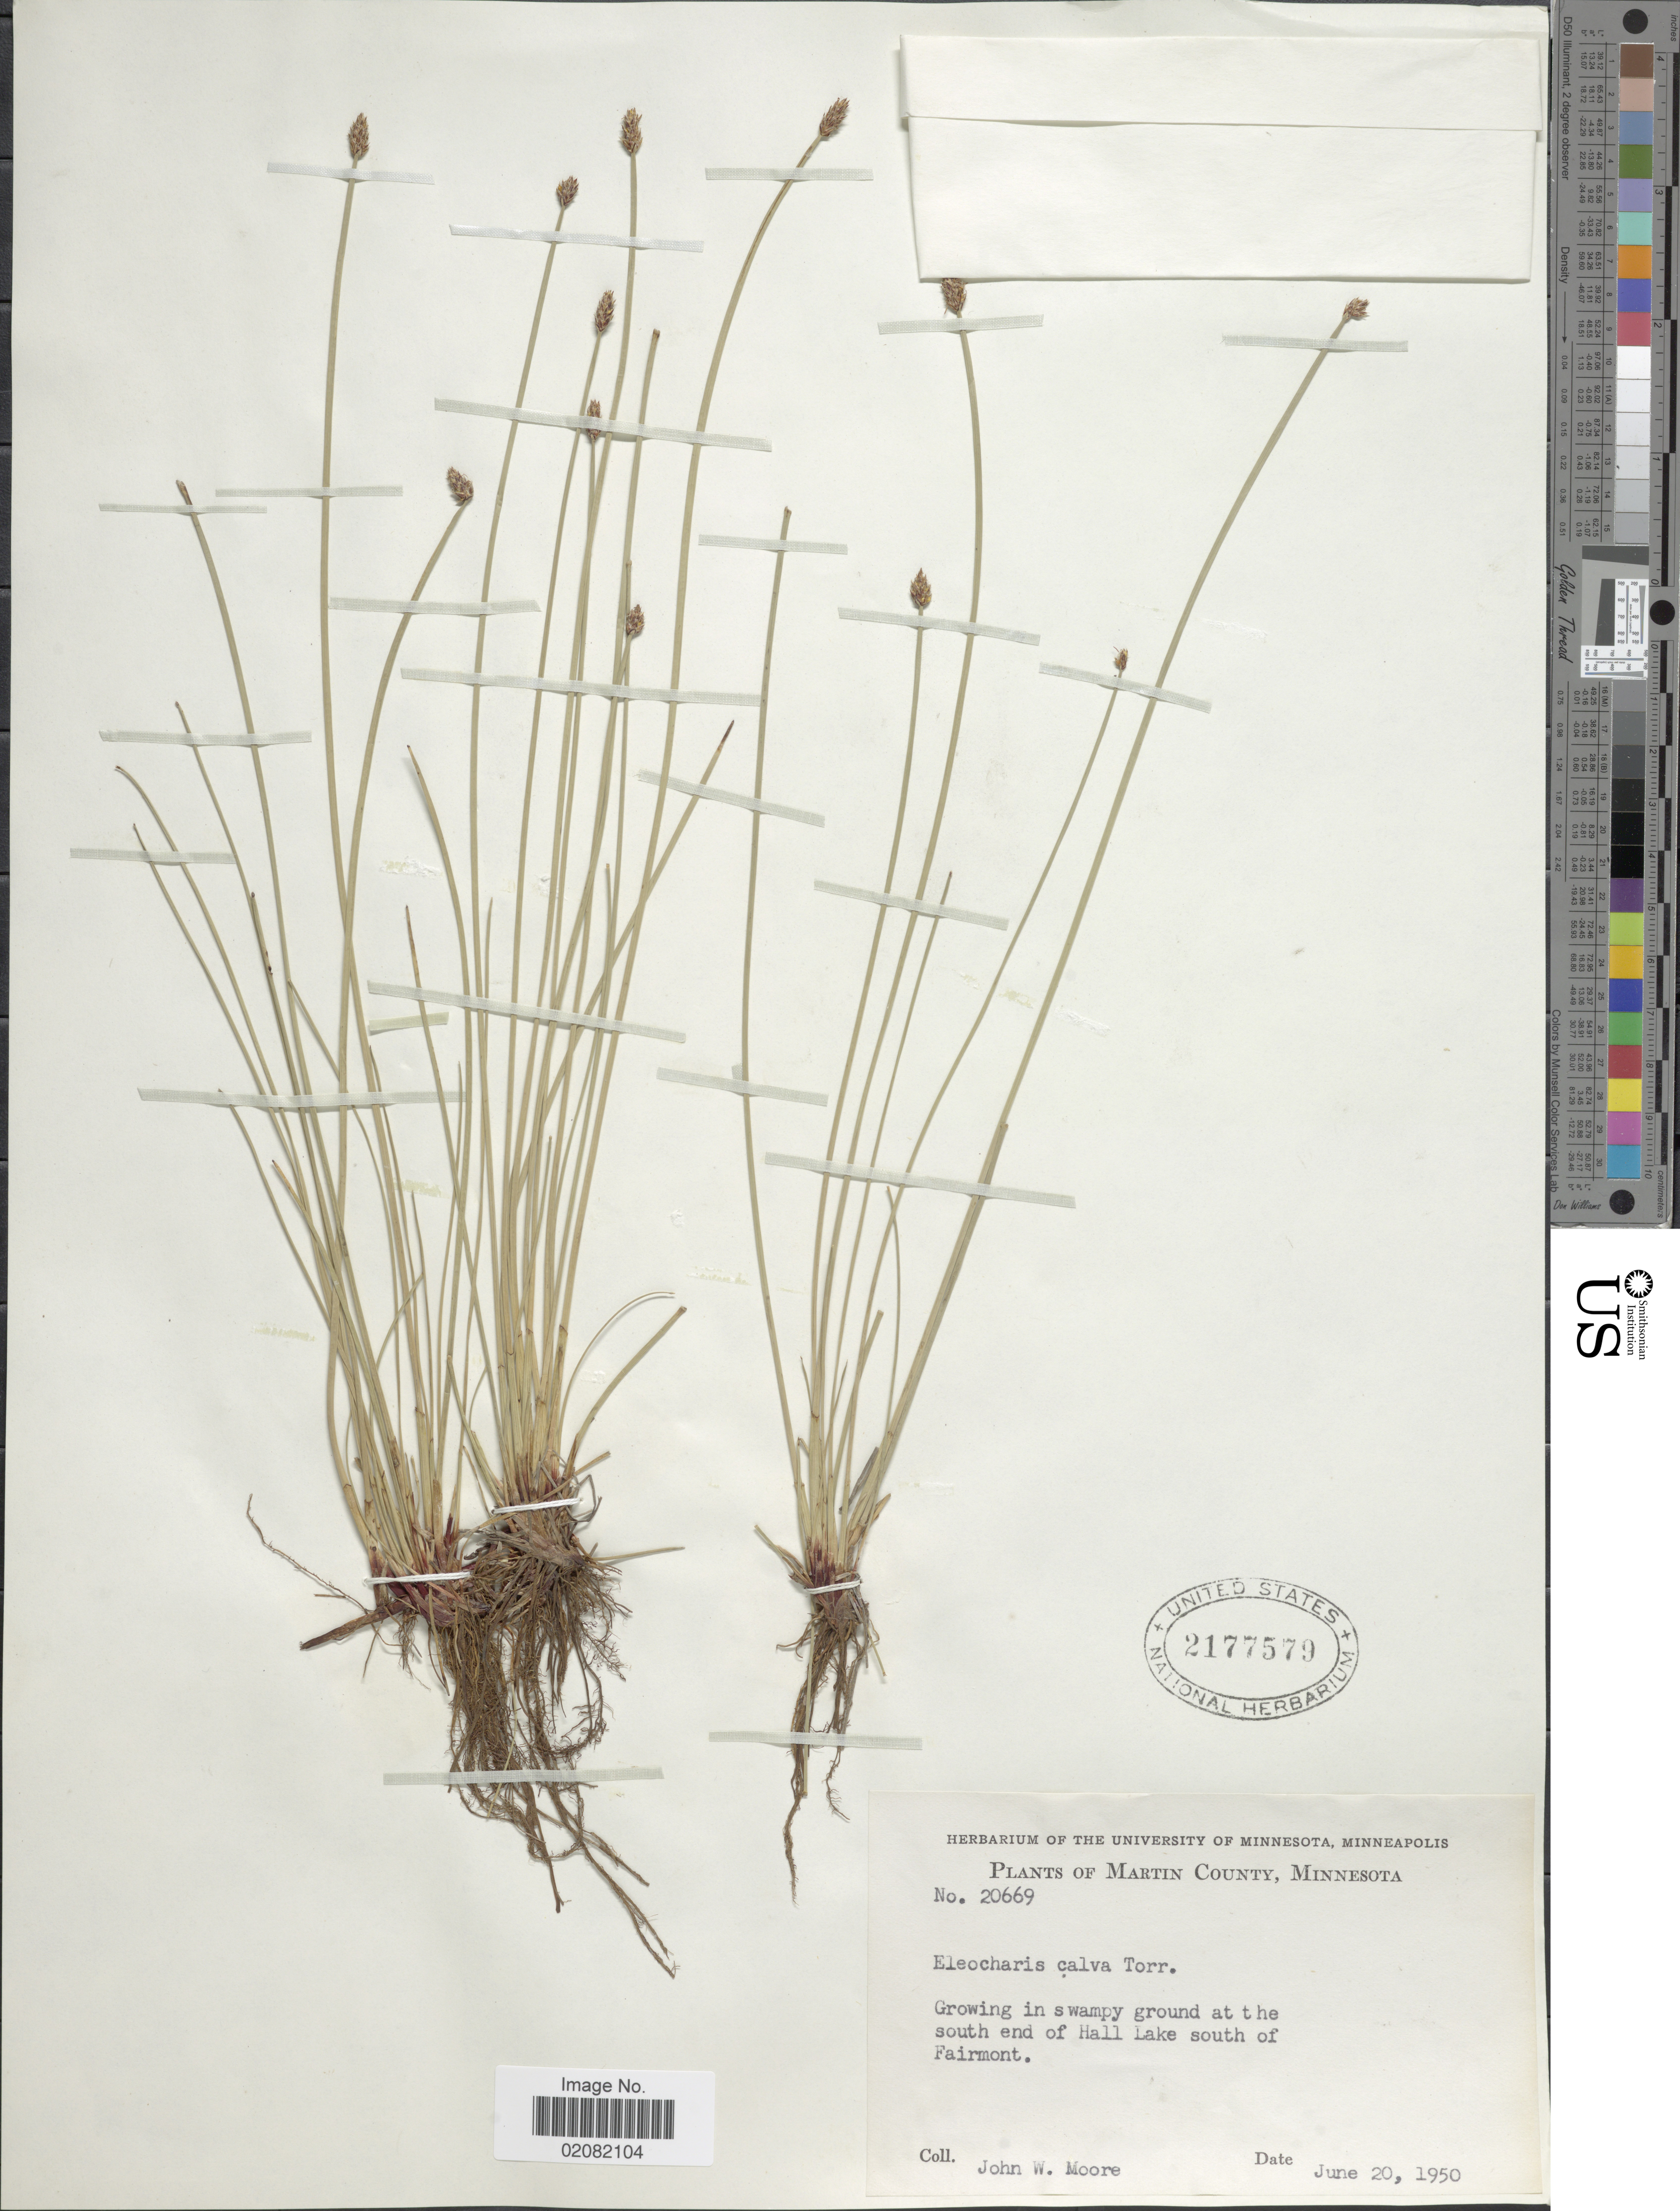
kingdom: Plantae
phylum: Tracheophyta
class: Liliopsida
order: Poales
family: Cyperaceae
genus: Eleocharis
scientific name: Eleocharis erythropoda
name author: Steud.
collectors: J. Moore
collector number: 20669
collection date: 1950-06-20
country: United States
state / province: Minnesota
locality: Martin County, Growing in swampy ground at the south end of Hall Lake south of Fairmont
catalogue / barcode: US 2177579